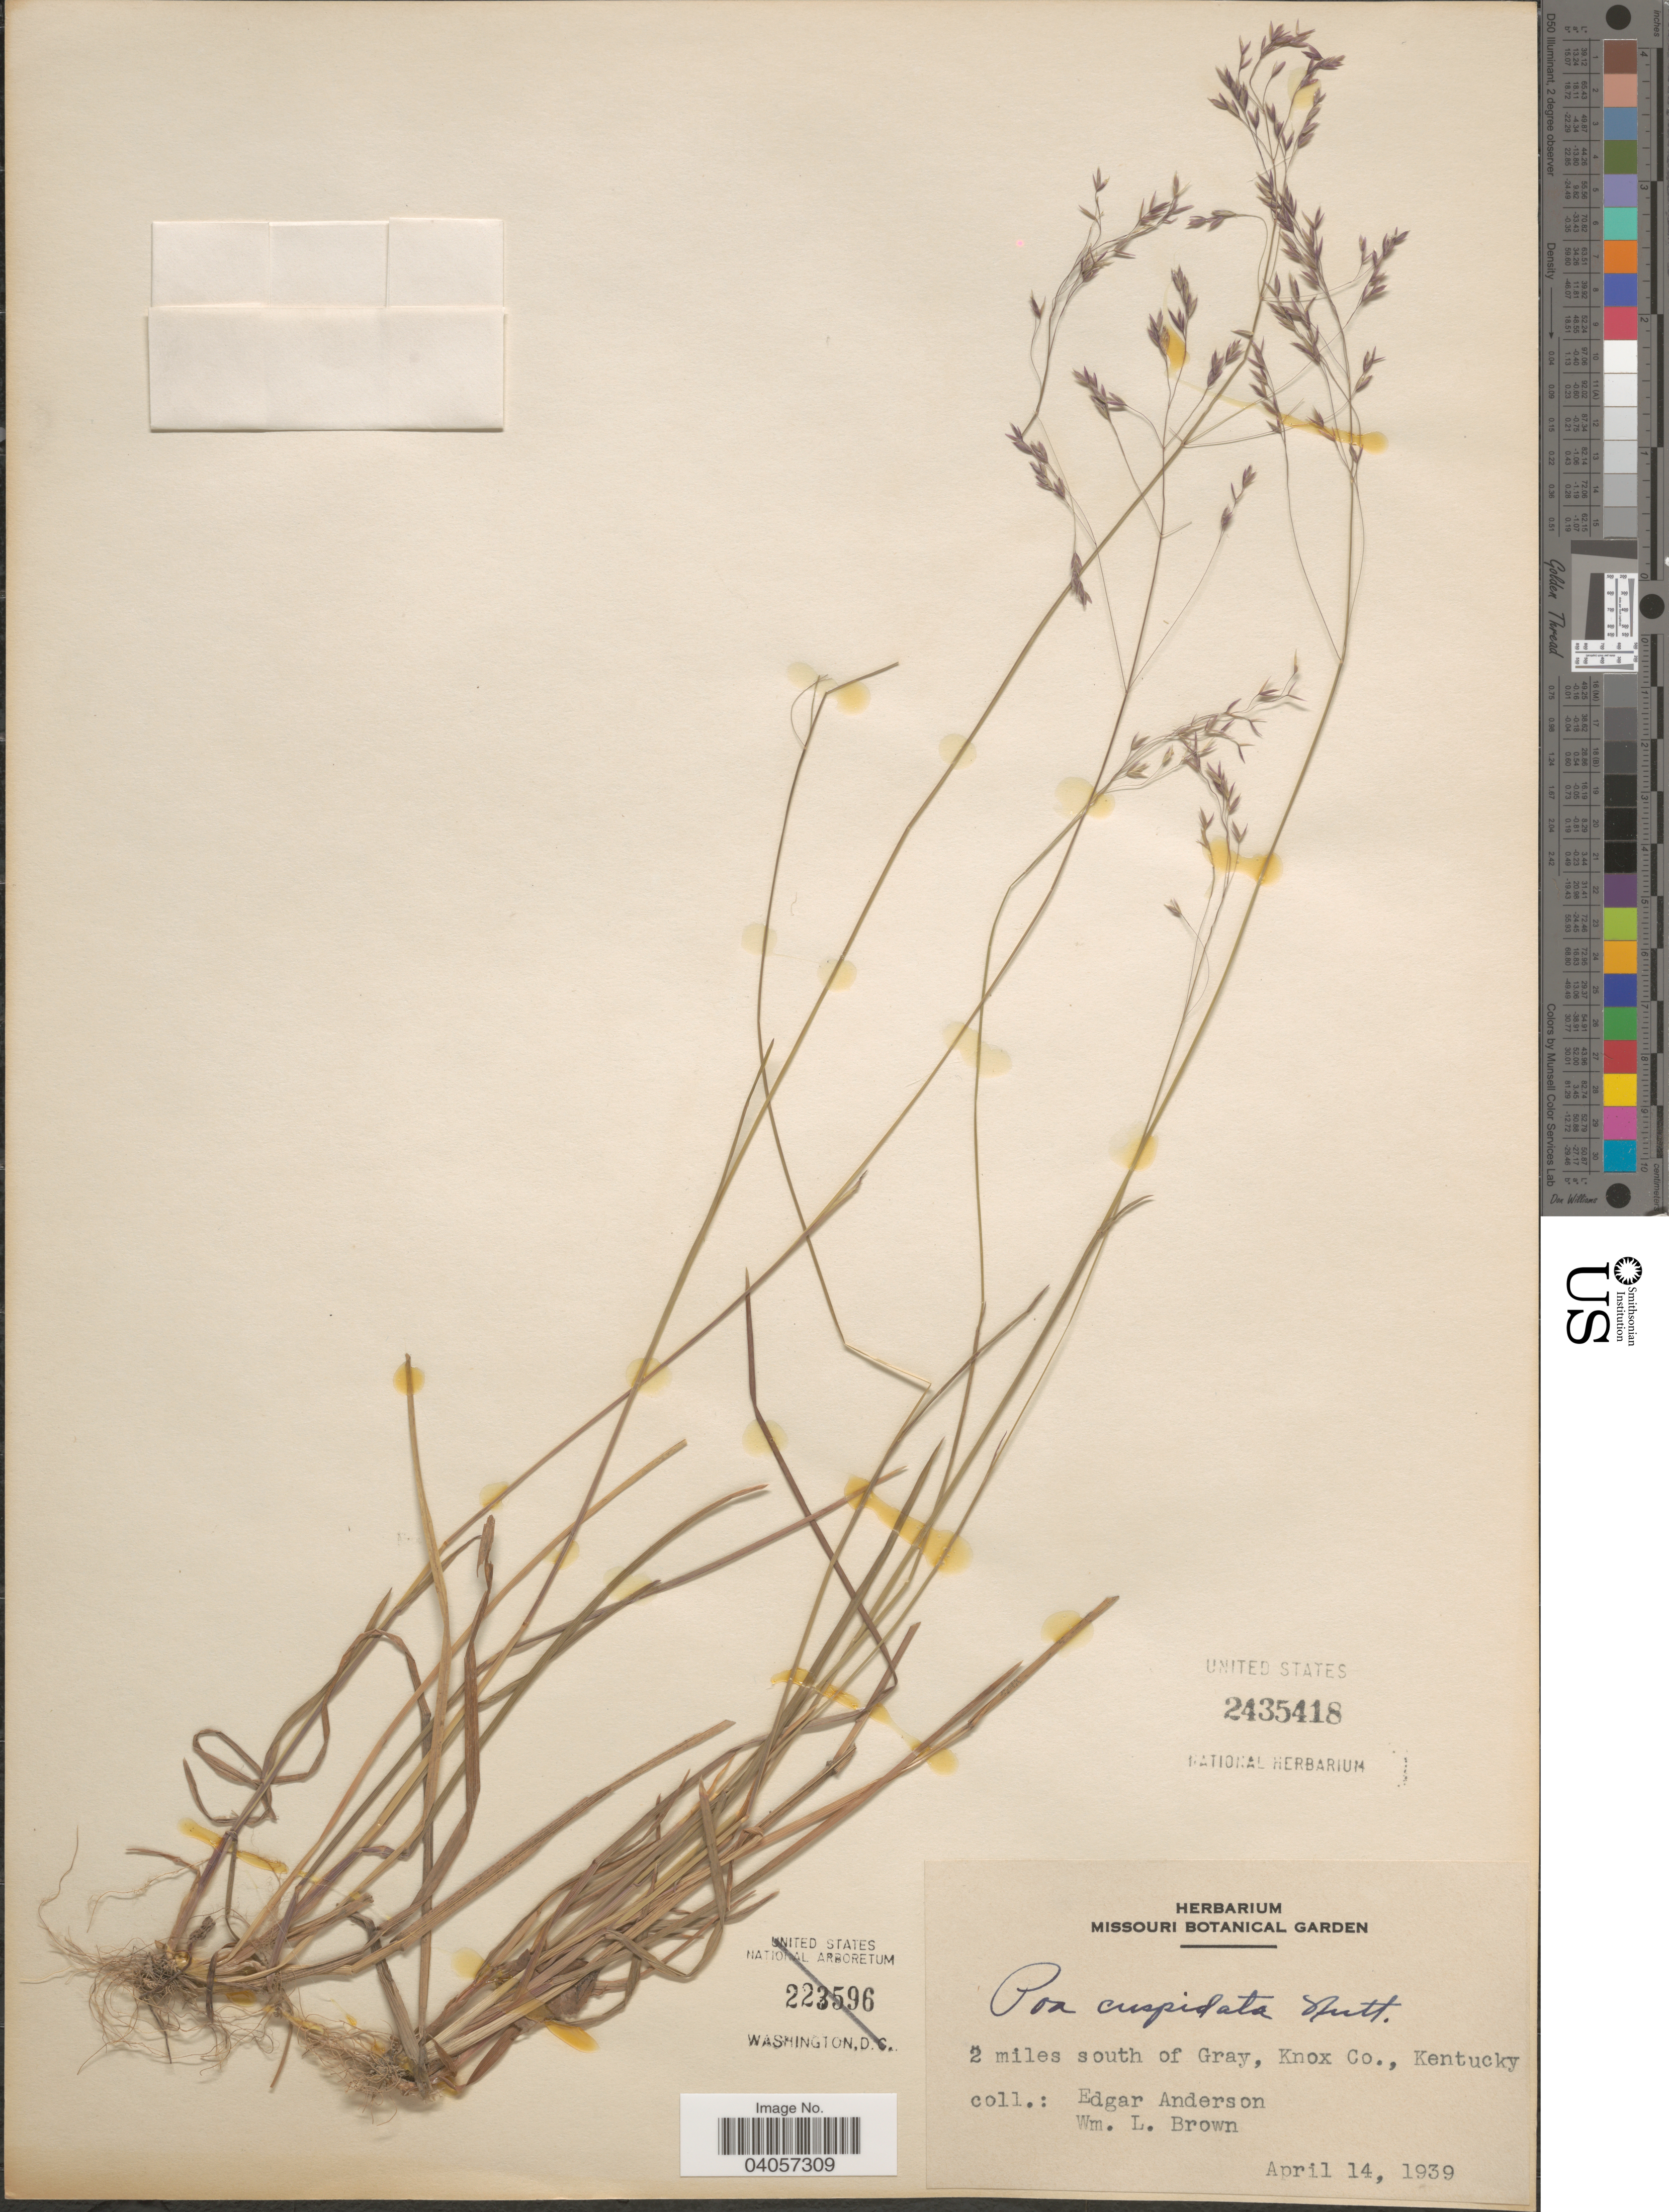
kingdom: Plantae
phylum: Tracheophyta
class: Liliopsida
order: Poales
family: Poaceae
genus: Poa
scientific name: Poa cuspidata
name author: Nutt.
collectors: E. S. Anderson & W. L. Brown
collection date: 1939-04-14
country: United States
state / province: Kentucky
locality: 2 miles south of Gray, Knox Co.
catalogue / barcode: US 2435418